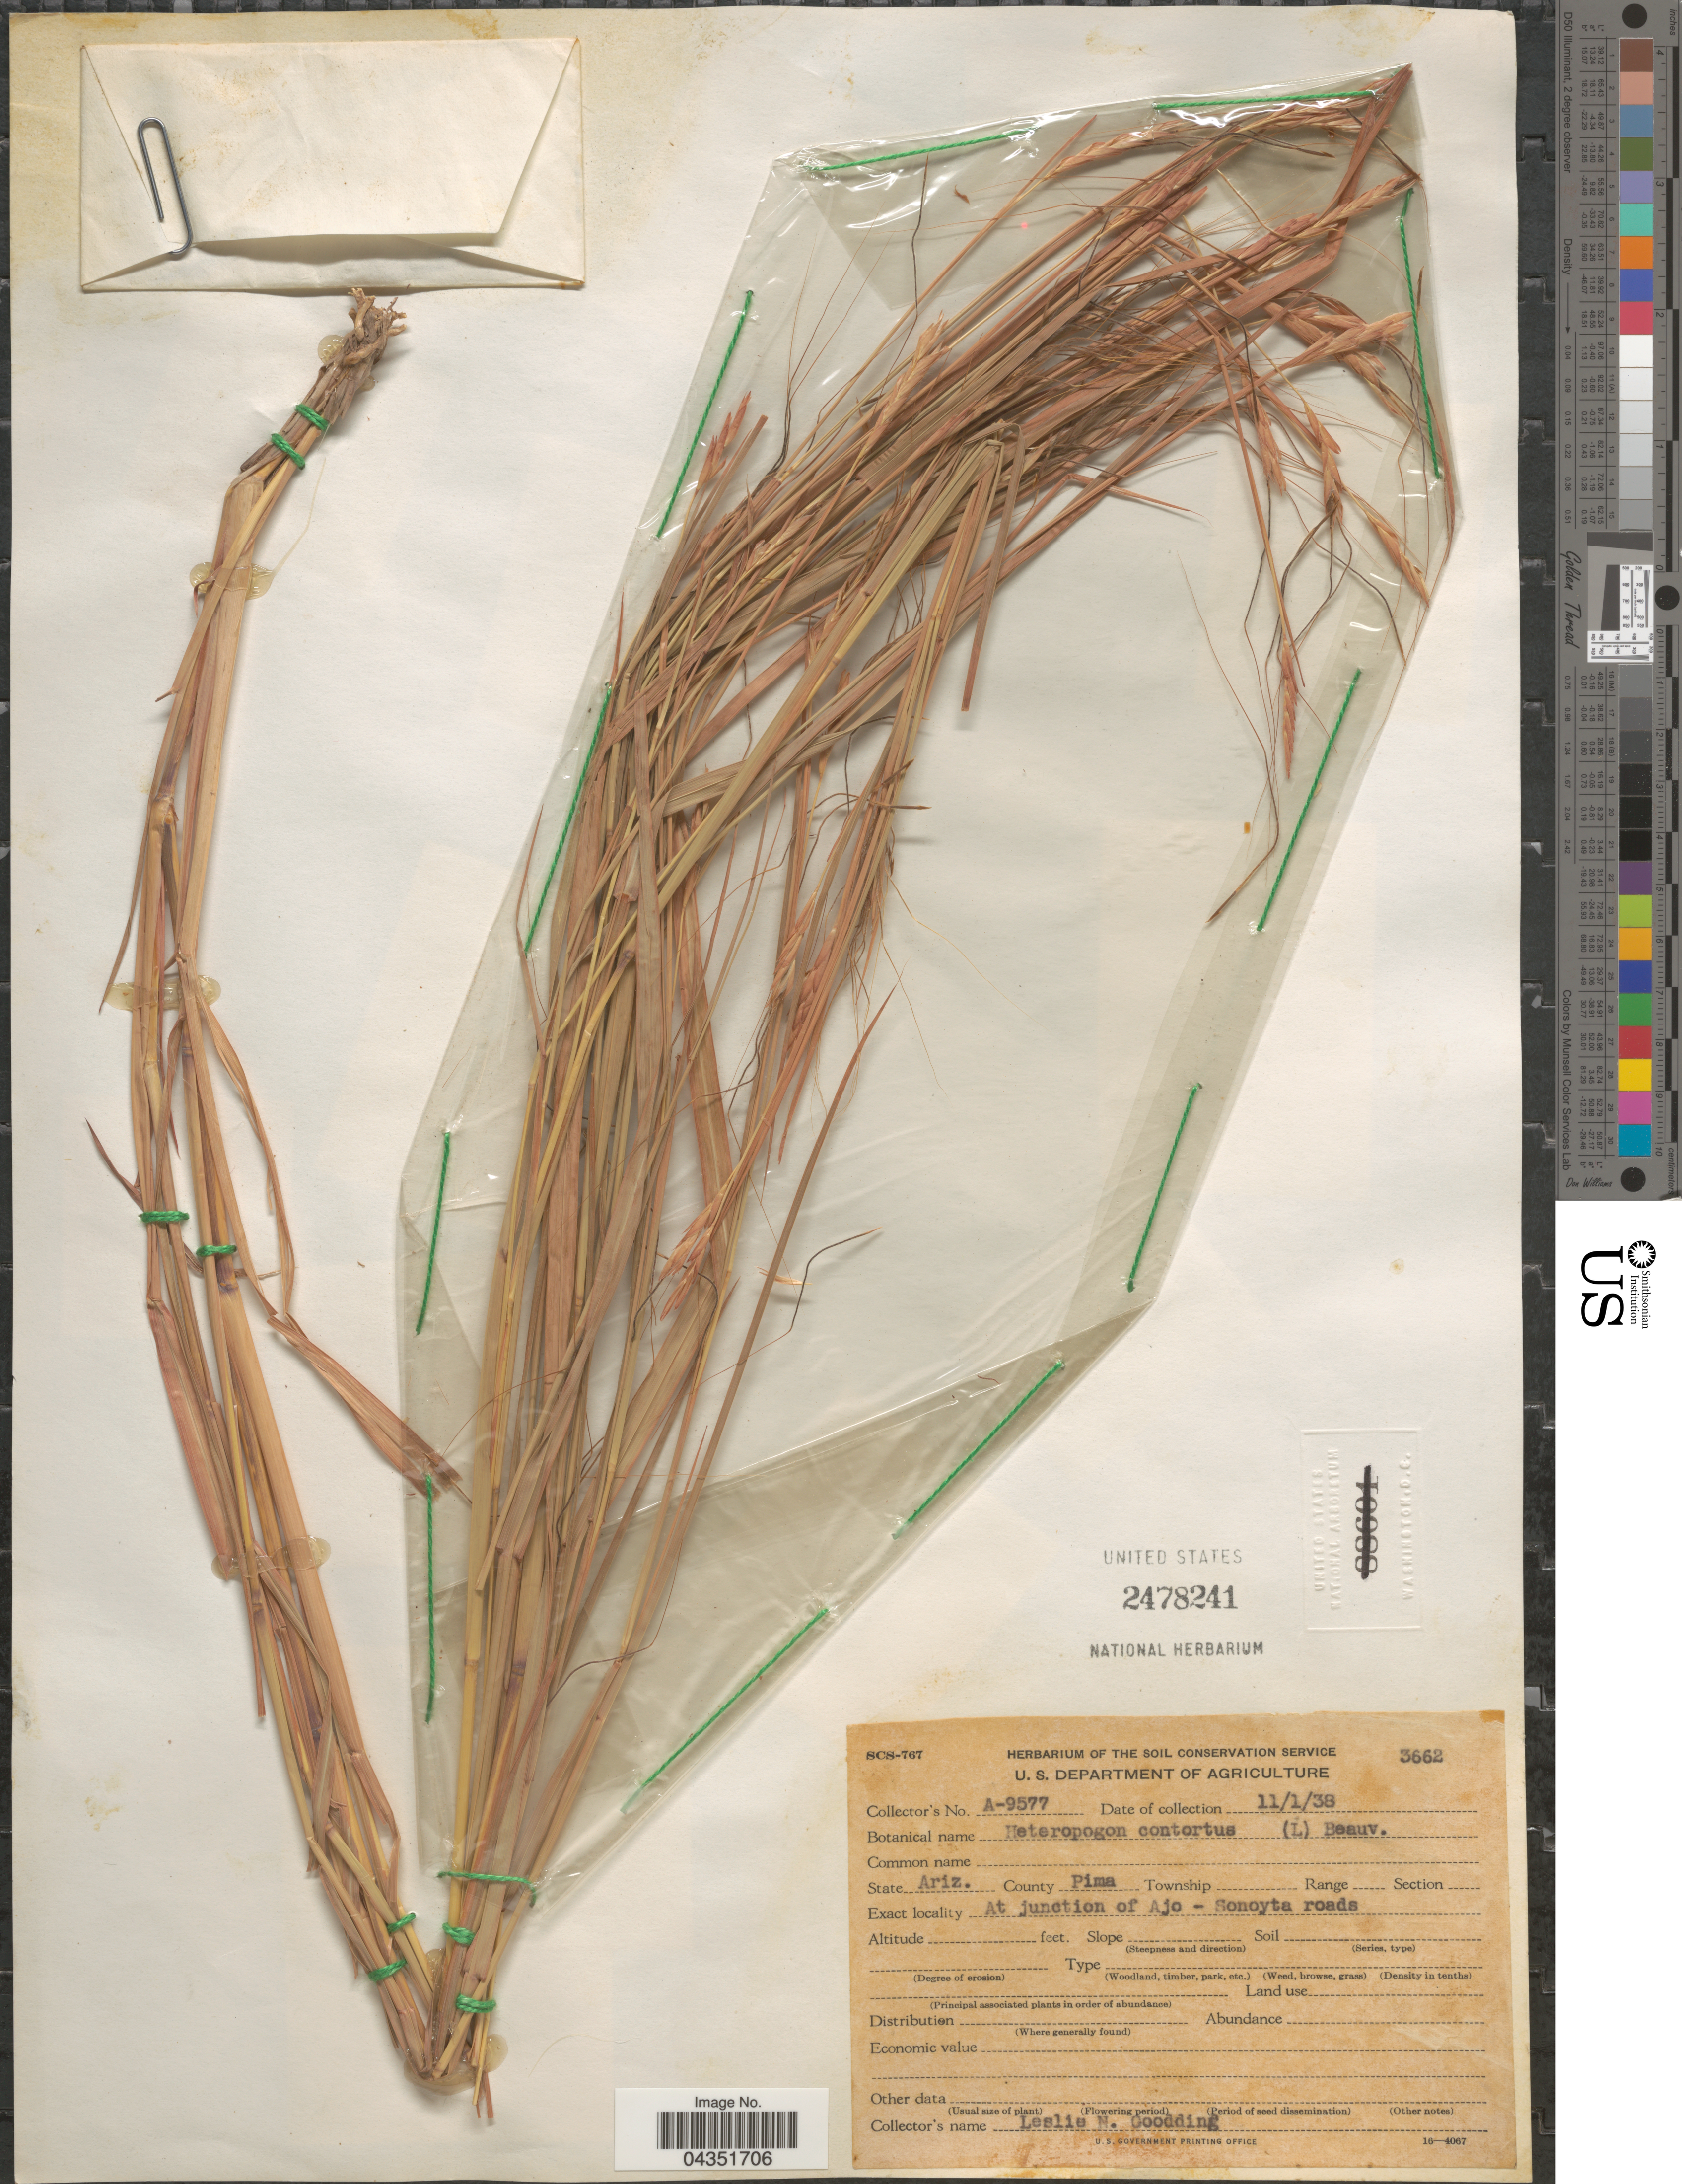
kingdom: Plantae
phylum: Tracheophyta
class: Liliopsida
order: Poales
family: Poaceae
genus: Heteropogon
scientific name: Heteropogon contortus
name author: (L.) P. Beauv. ex Roem. & Schult.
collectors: L. N. Goodding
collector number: A-9577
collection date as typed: Transcribed d/m/y: 1/11/38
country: United States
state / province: Arizona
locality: County Pima. At junction of Ajo - Sonoyta roads.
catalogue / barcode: US 2478241